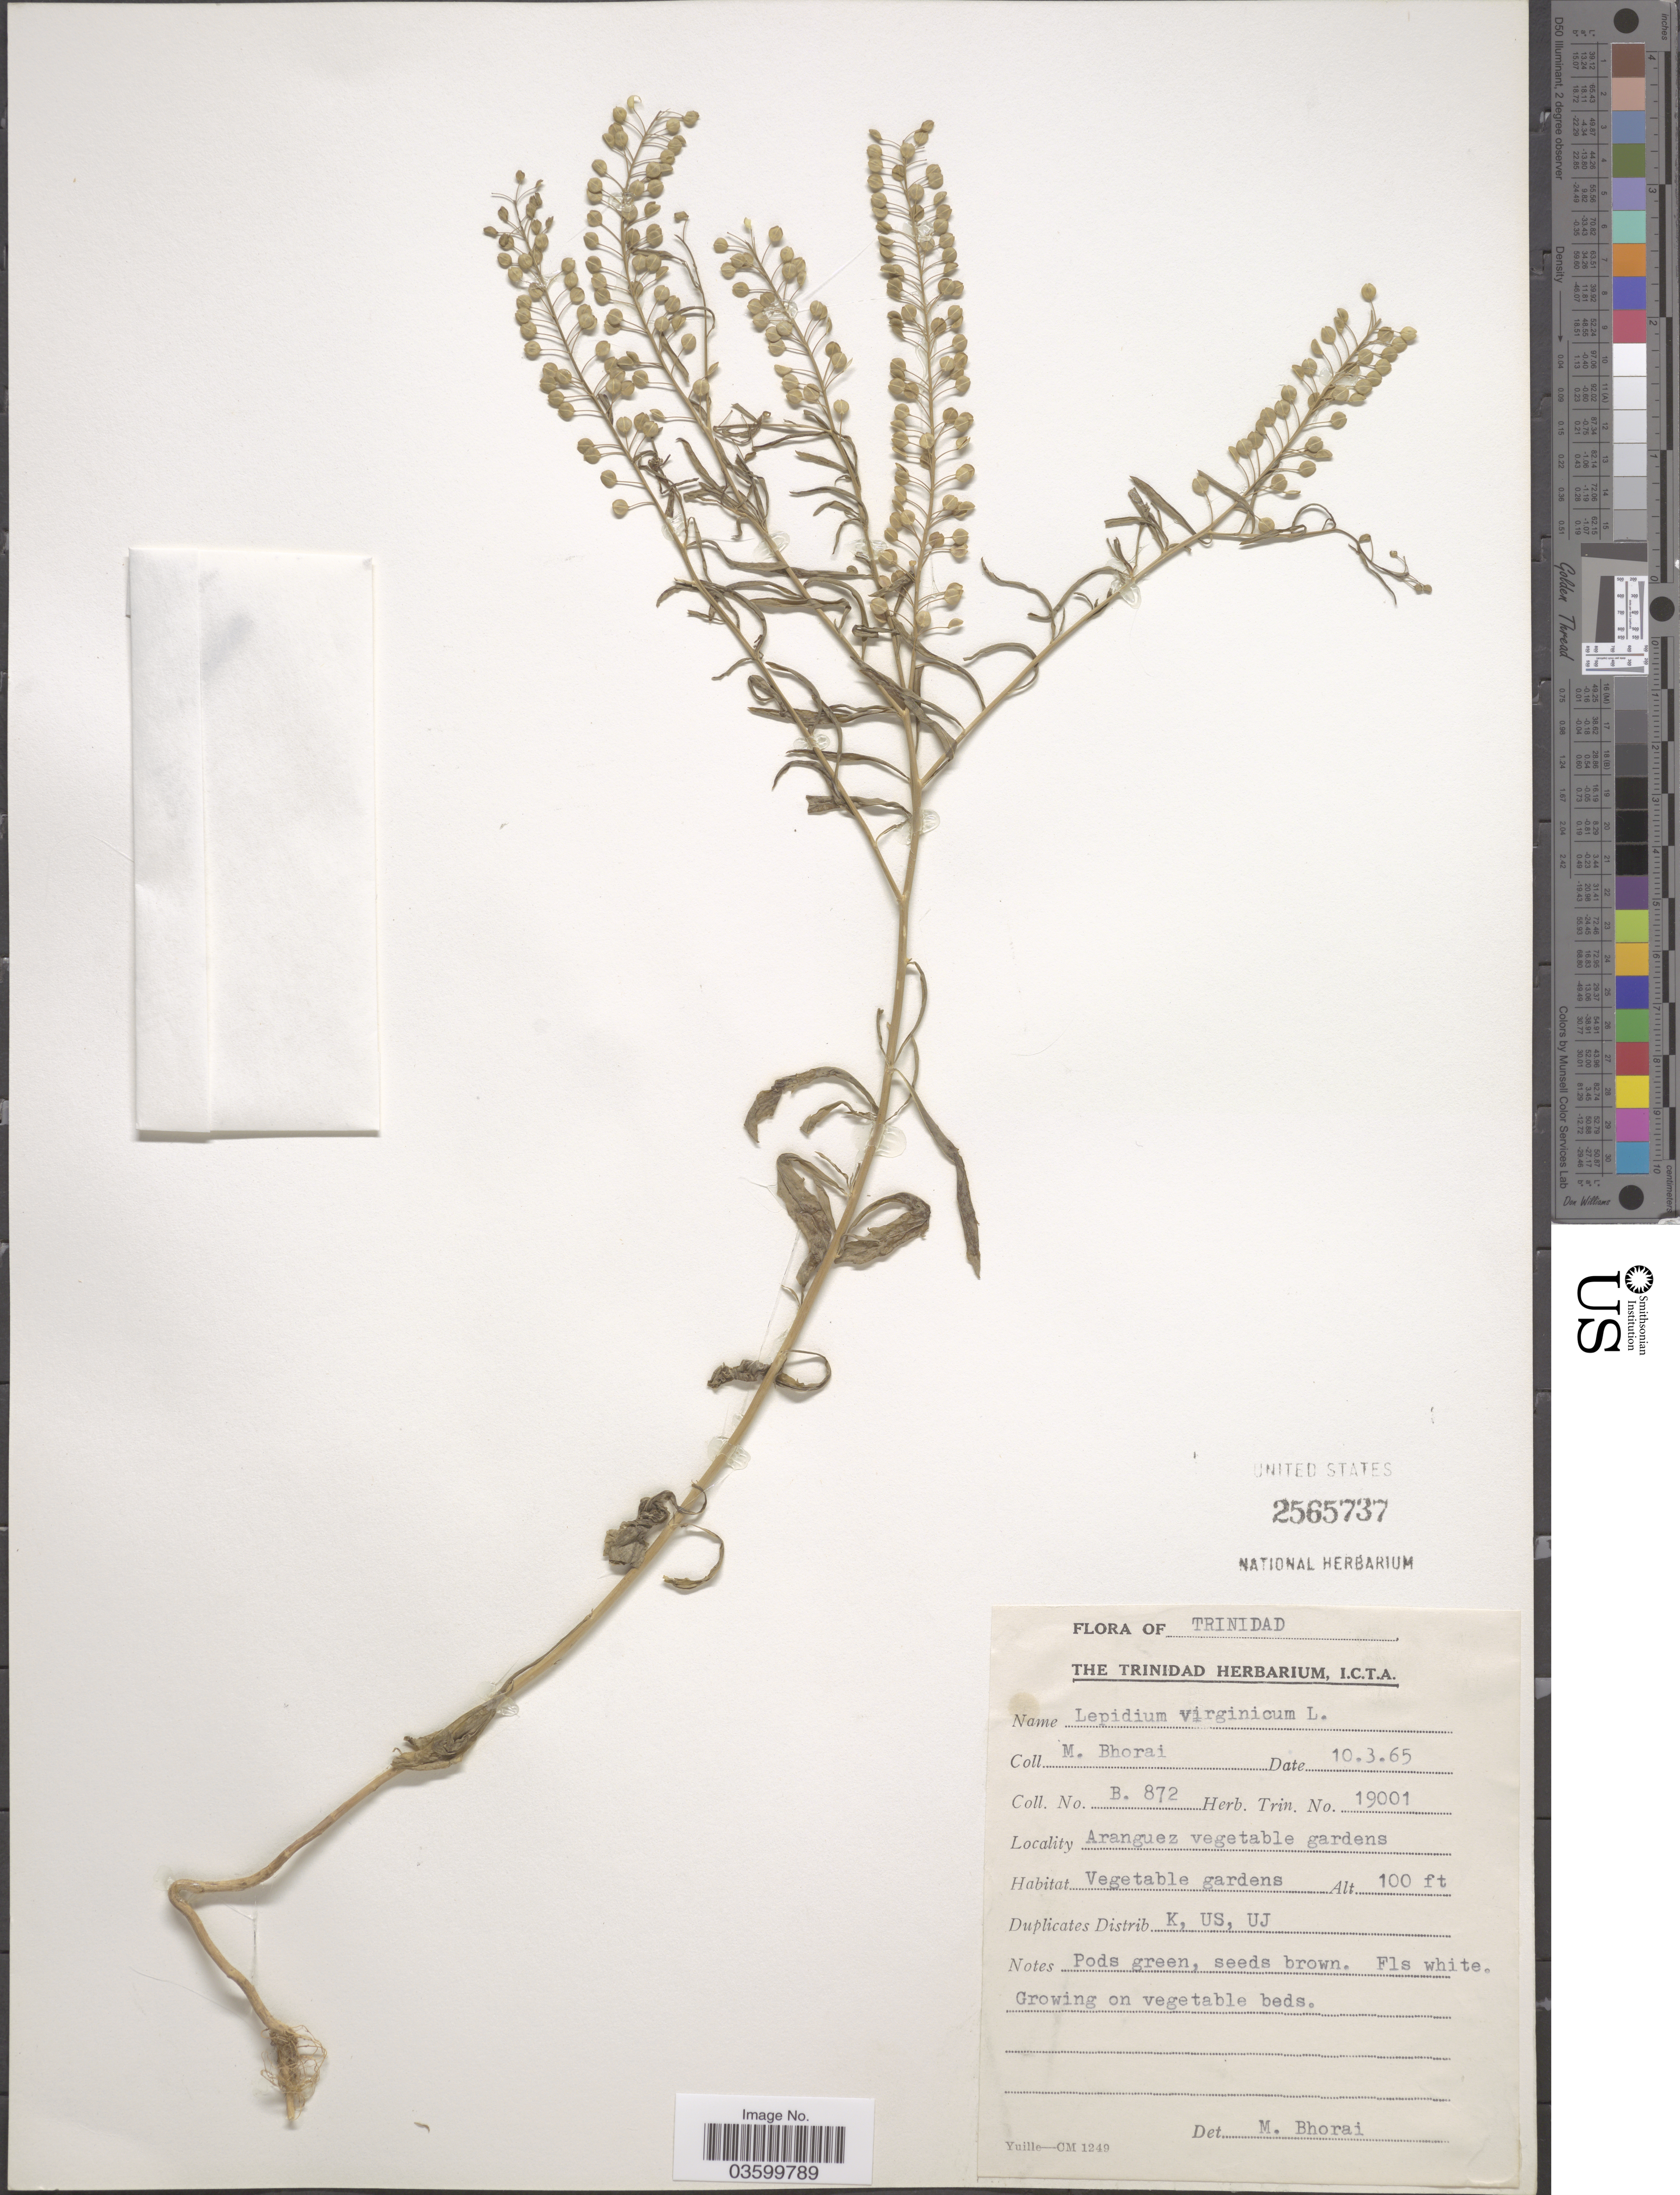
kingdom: Plantae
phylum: Tracheophyta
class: Magnoliopsida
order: Brassicales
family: Brassicaceae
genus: Lepidium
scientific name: Lepidium virginicum var. centrali-americanum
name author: (Thell.) C.L. Hitchc.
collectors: M. Bhorai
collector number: B872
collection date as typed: Transcribed d/m/y: 10/3/65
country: Trinidad and Tobago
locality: Trinidad. Aranguez vegetable gardens.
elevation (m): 30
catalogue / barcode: US 2565737